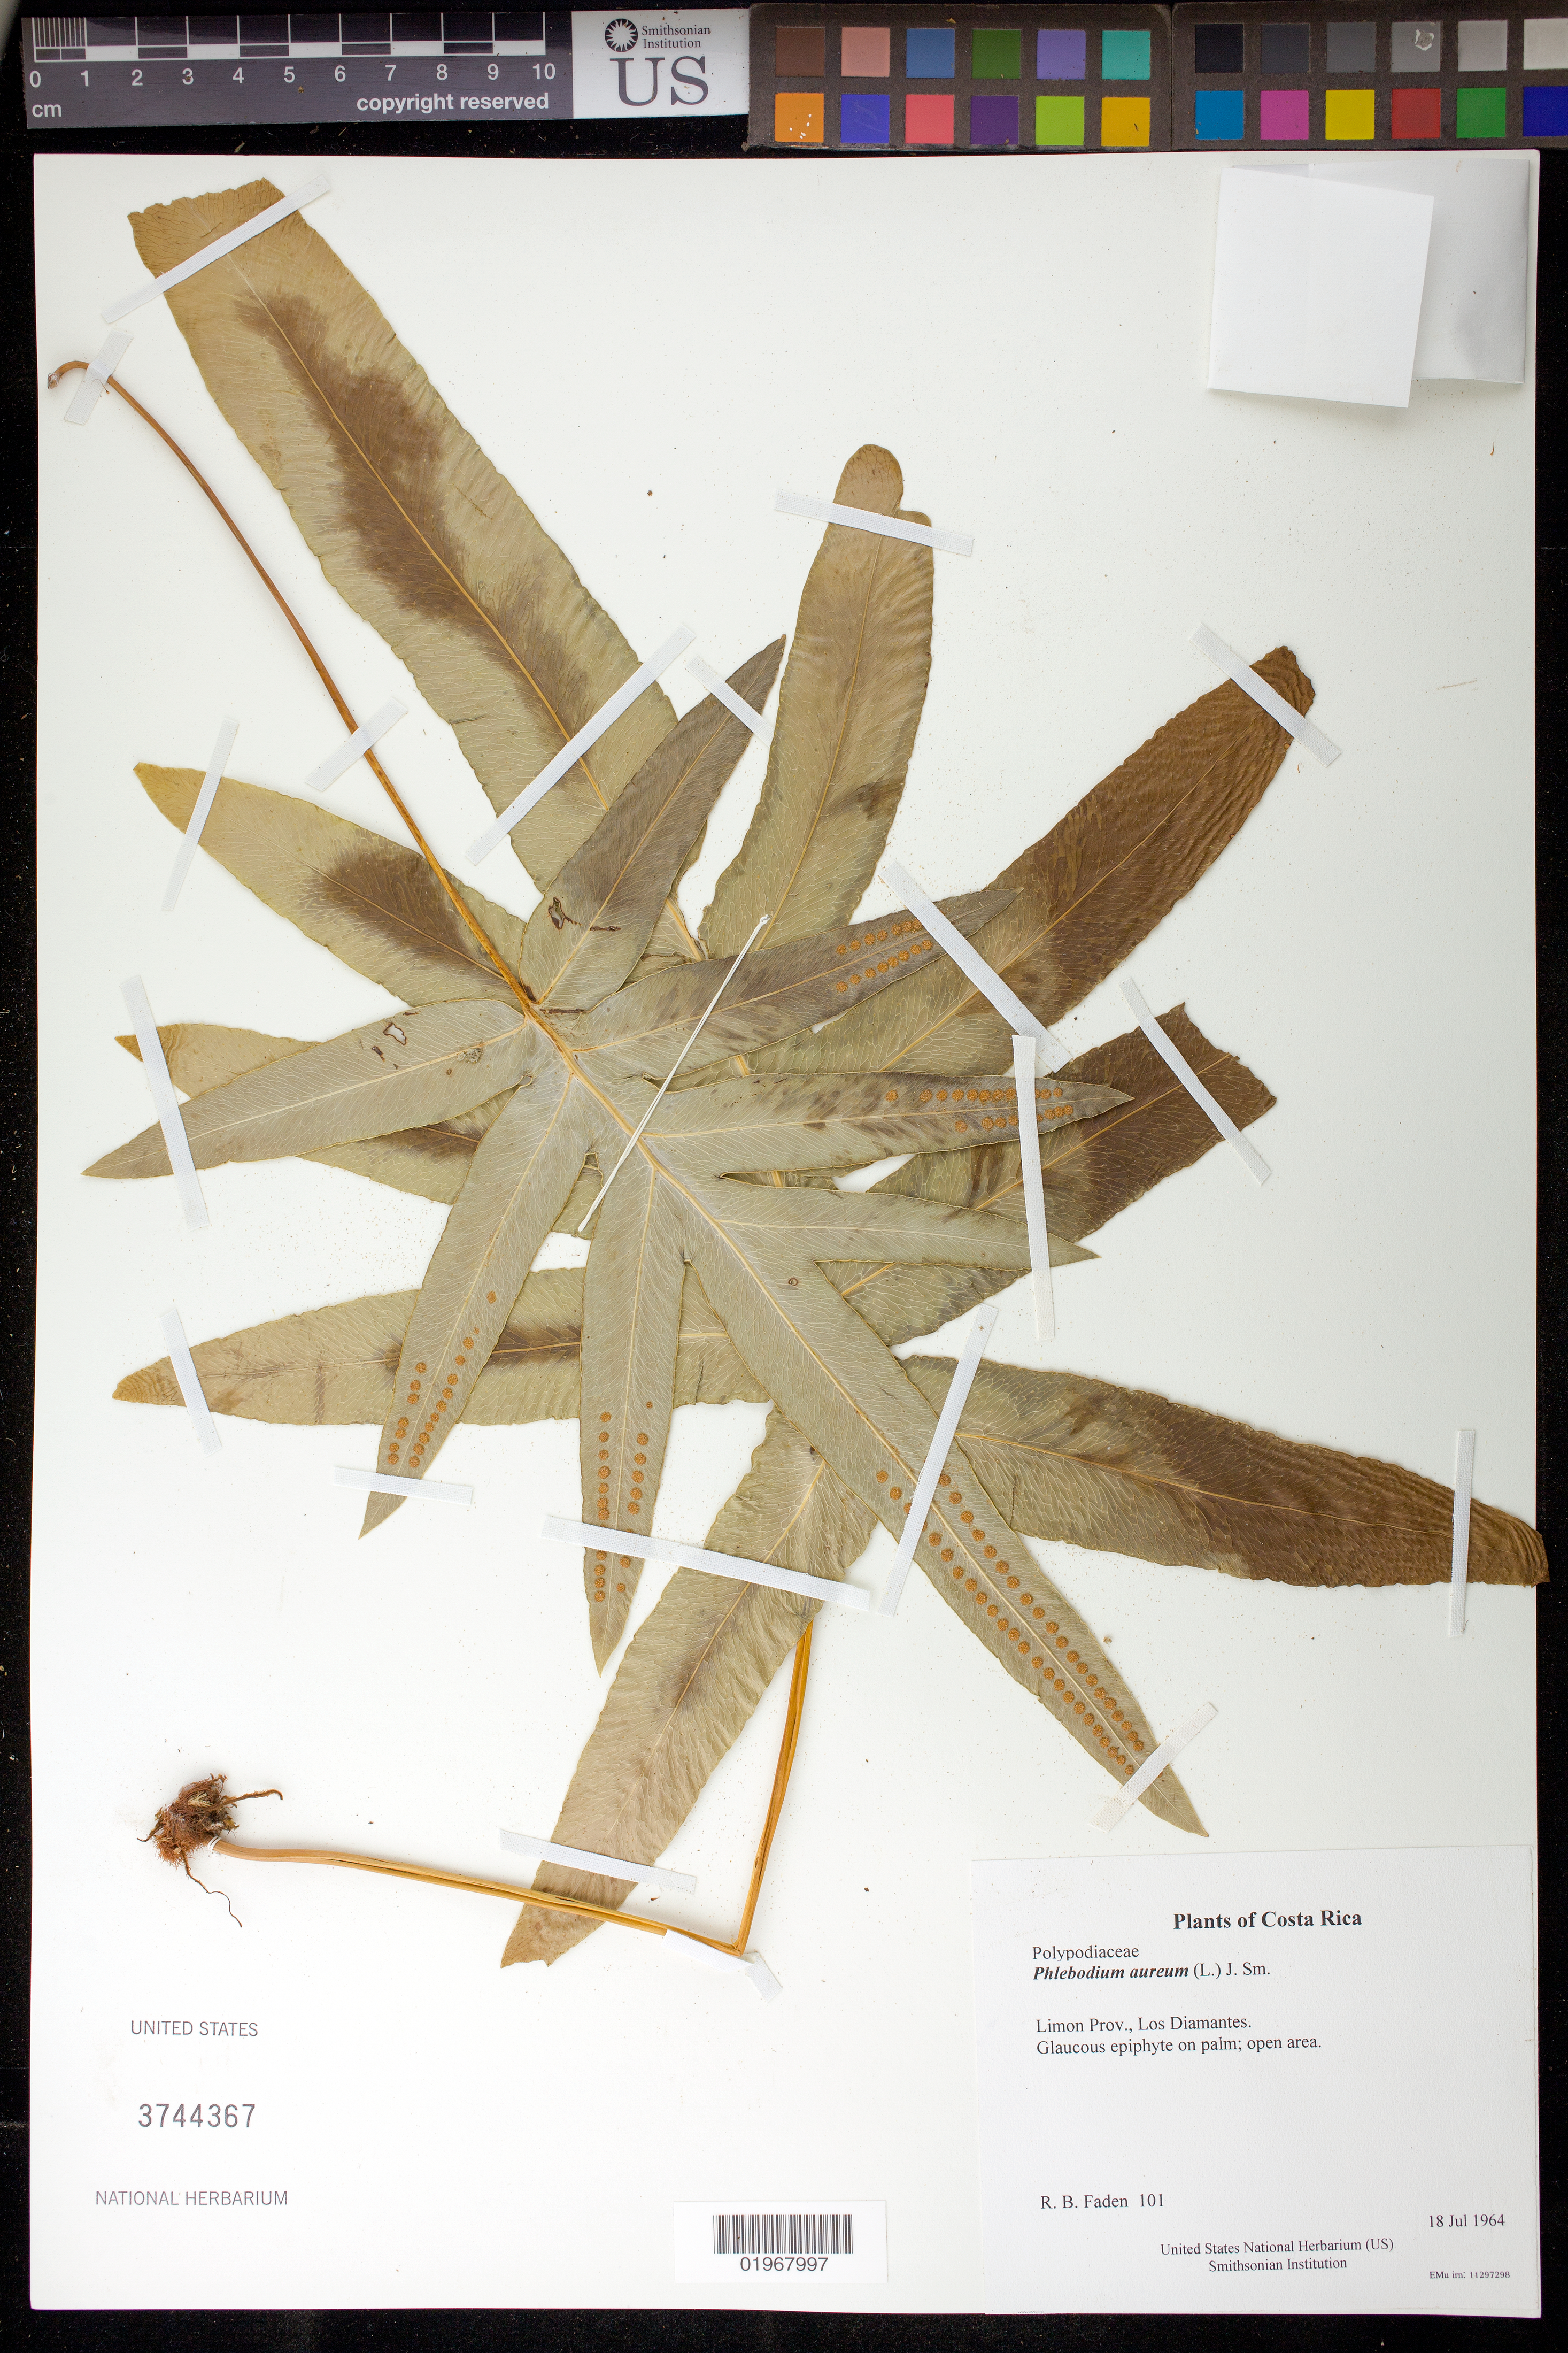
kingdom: Plantae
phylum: Tracheophyta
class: Polypodiopsida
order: Polypodiales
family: Polypodiaceae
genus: Phlebodium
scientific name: Phlebodium pseudoaureum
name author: (Cav.) Lellinger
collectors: R. B. Faden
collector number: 101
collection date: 1964-07-18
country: Costa Rica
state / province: Limon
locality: Los Diamantes.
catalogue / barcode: US 3744367